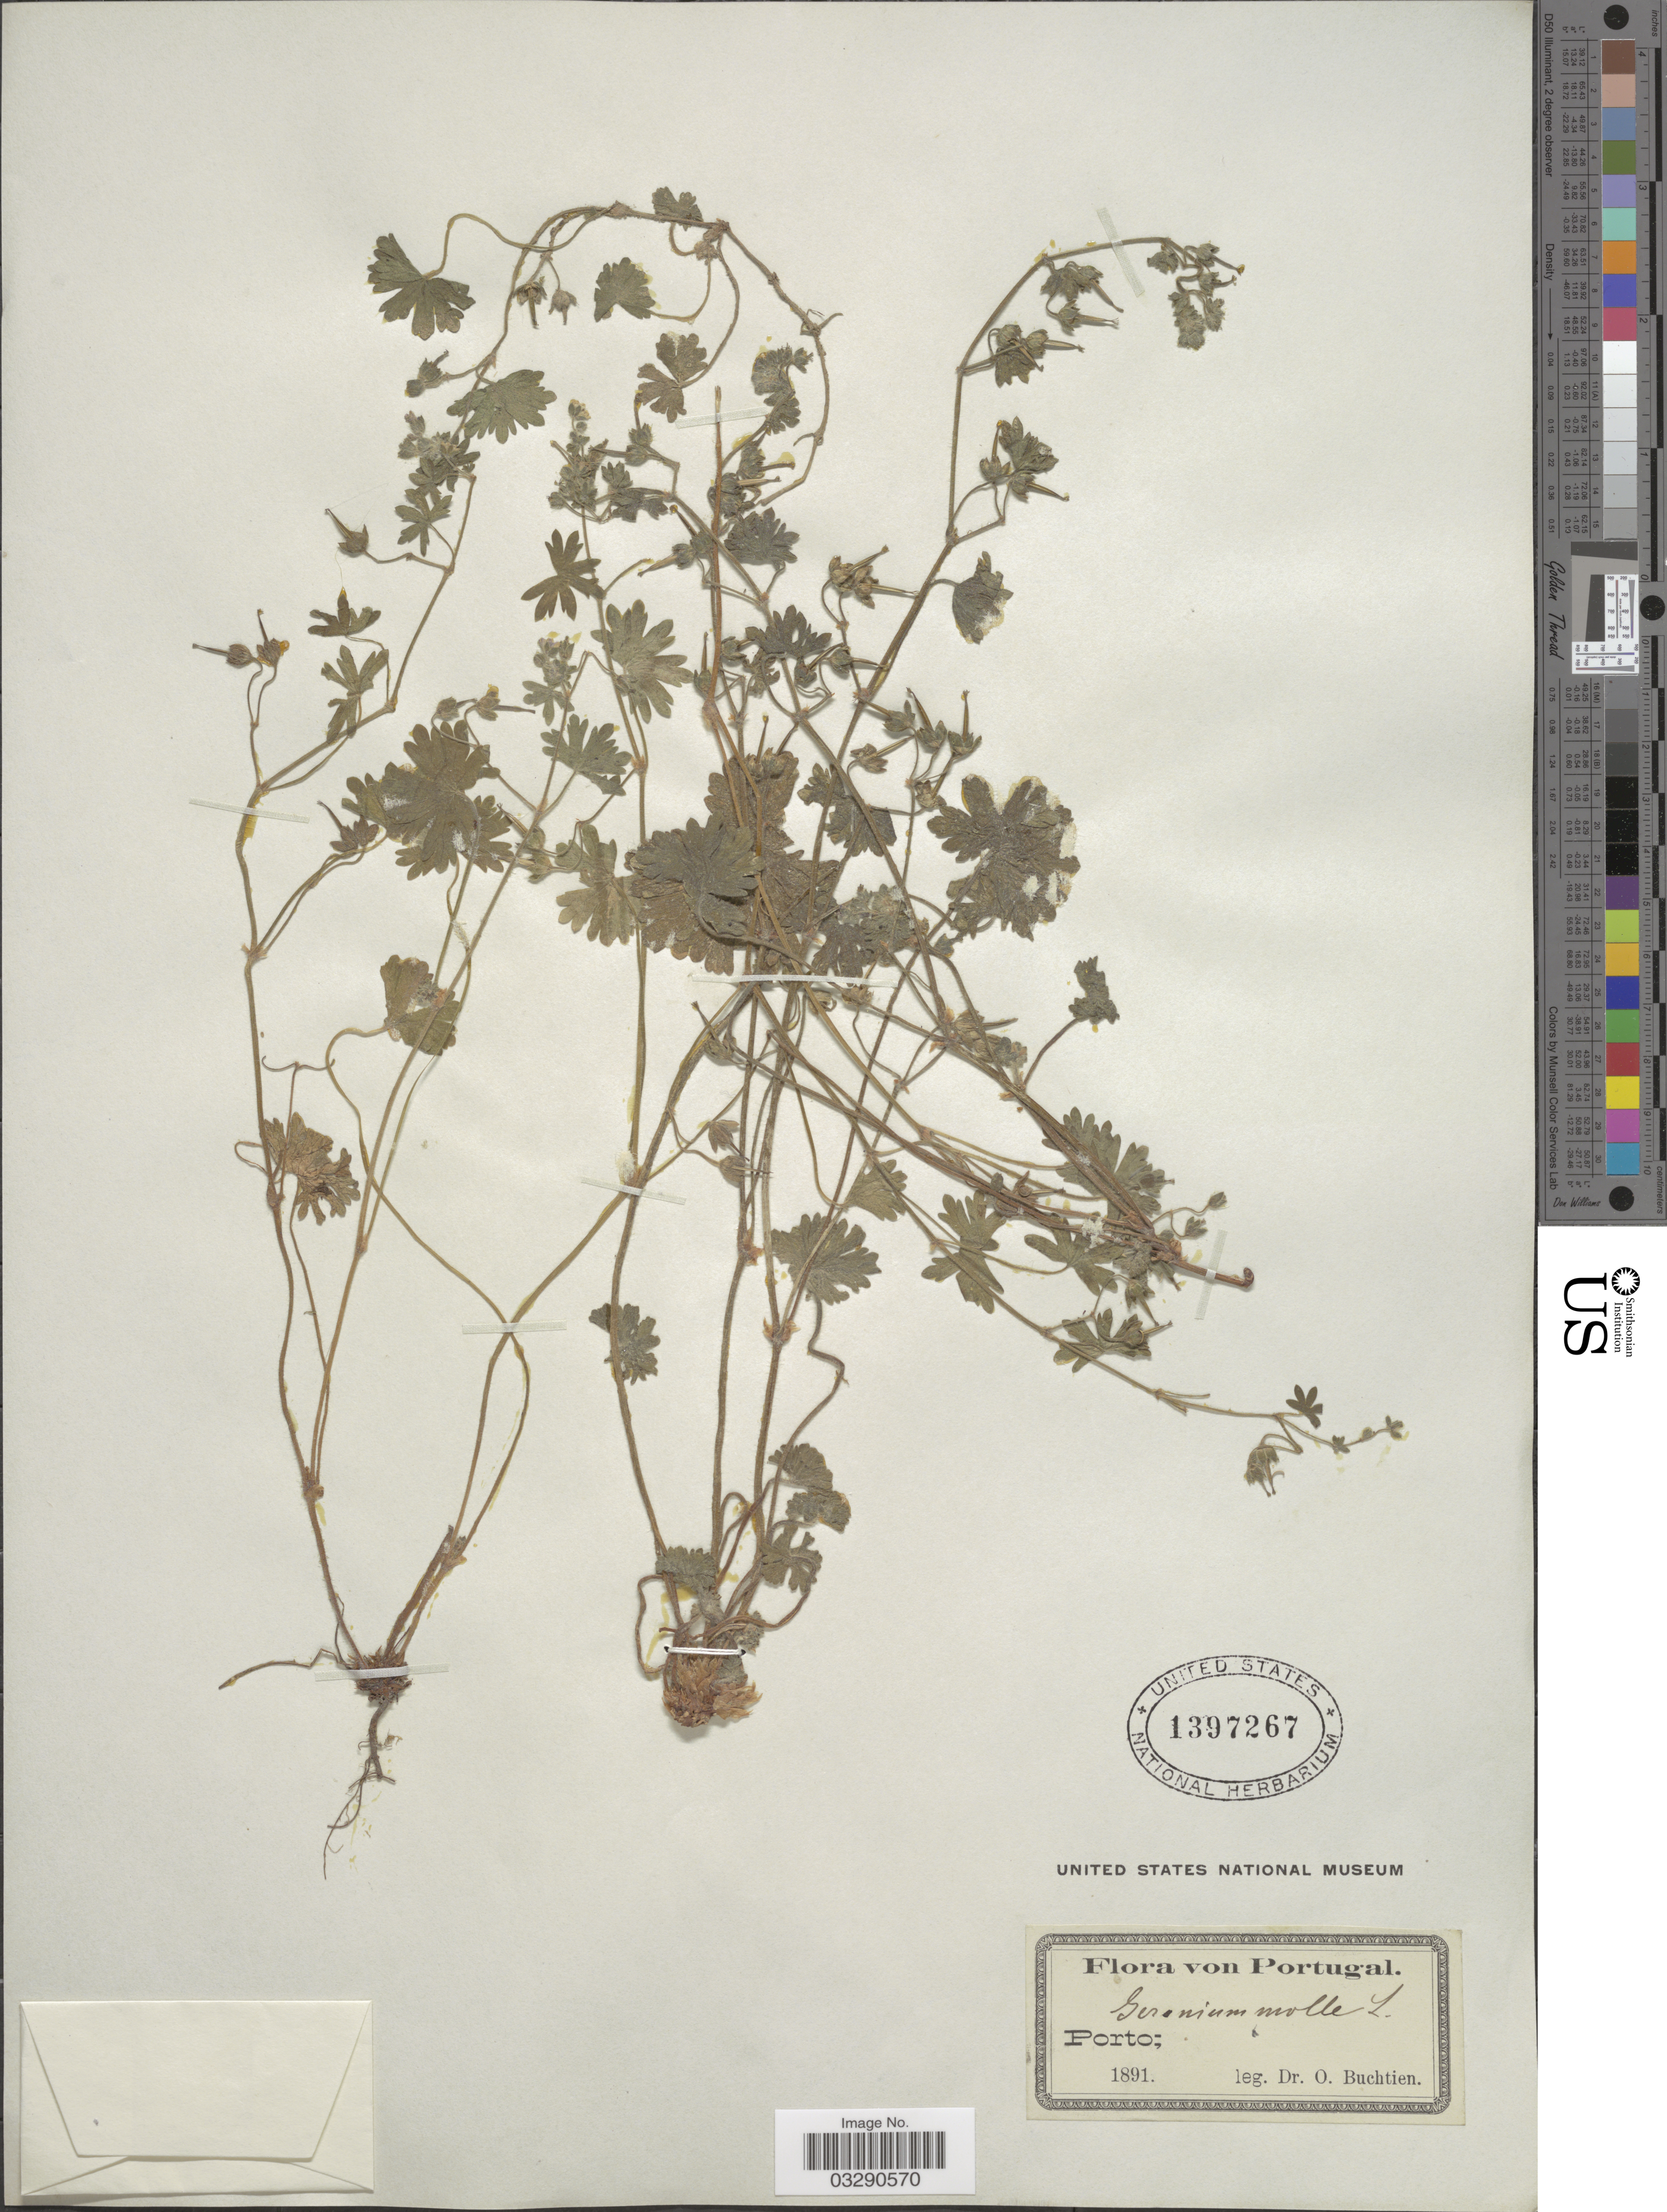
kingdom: Plantae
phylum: Tracheophyta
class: Magnoliopsida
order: Geraniales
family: Geraniaceae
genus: Geranium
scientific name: Geranium molle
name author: L.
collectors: O. Buchtien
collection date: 1891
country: Portugal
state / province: Porto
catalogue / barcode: US 1397267